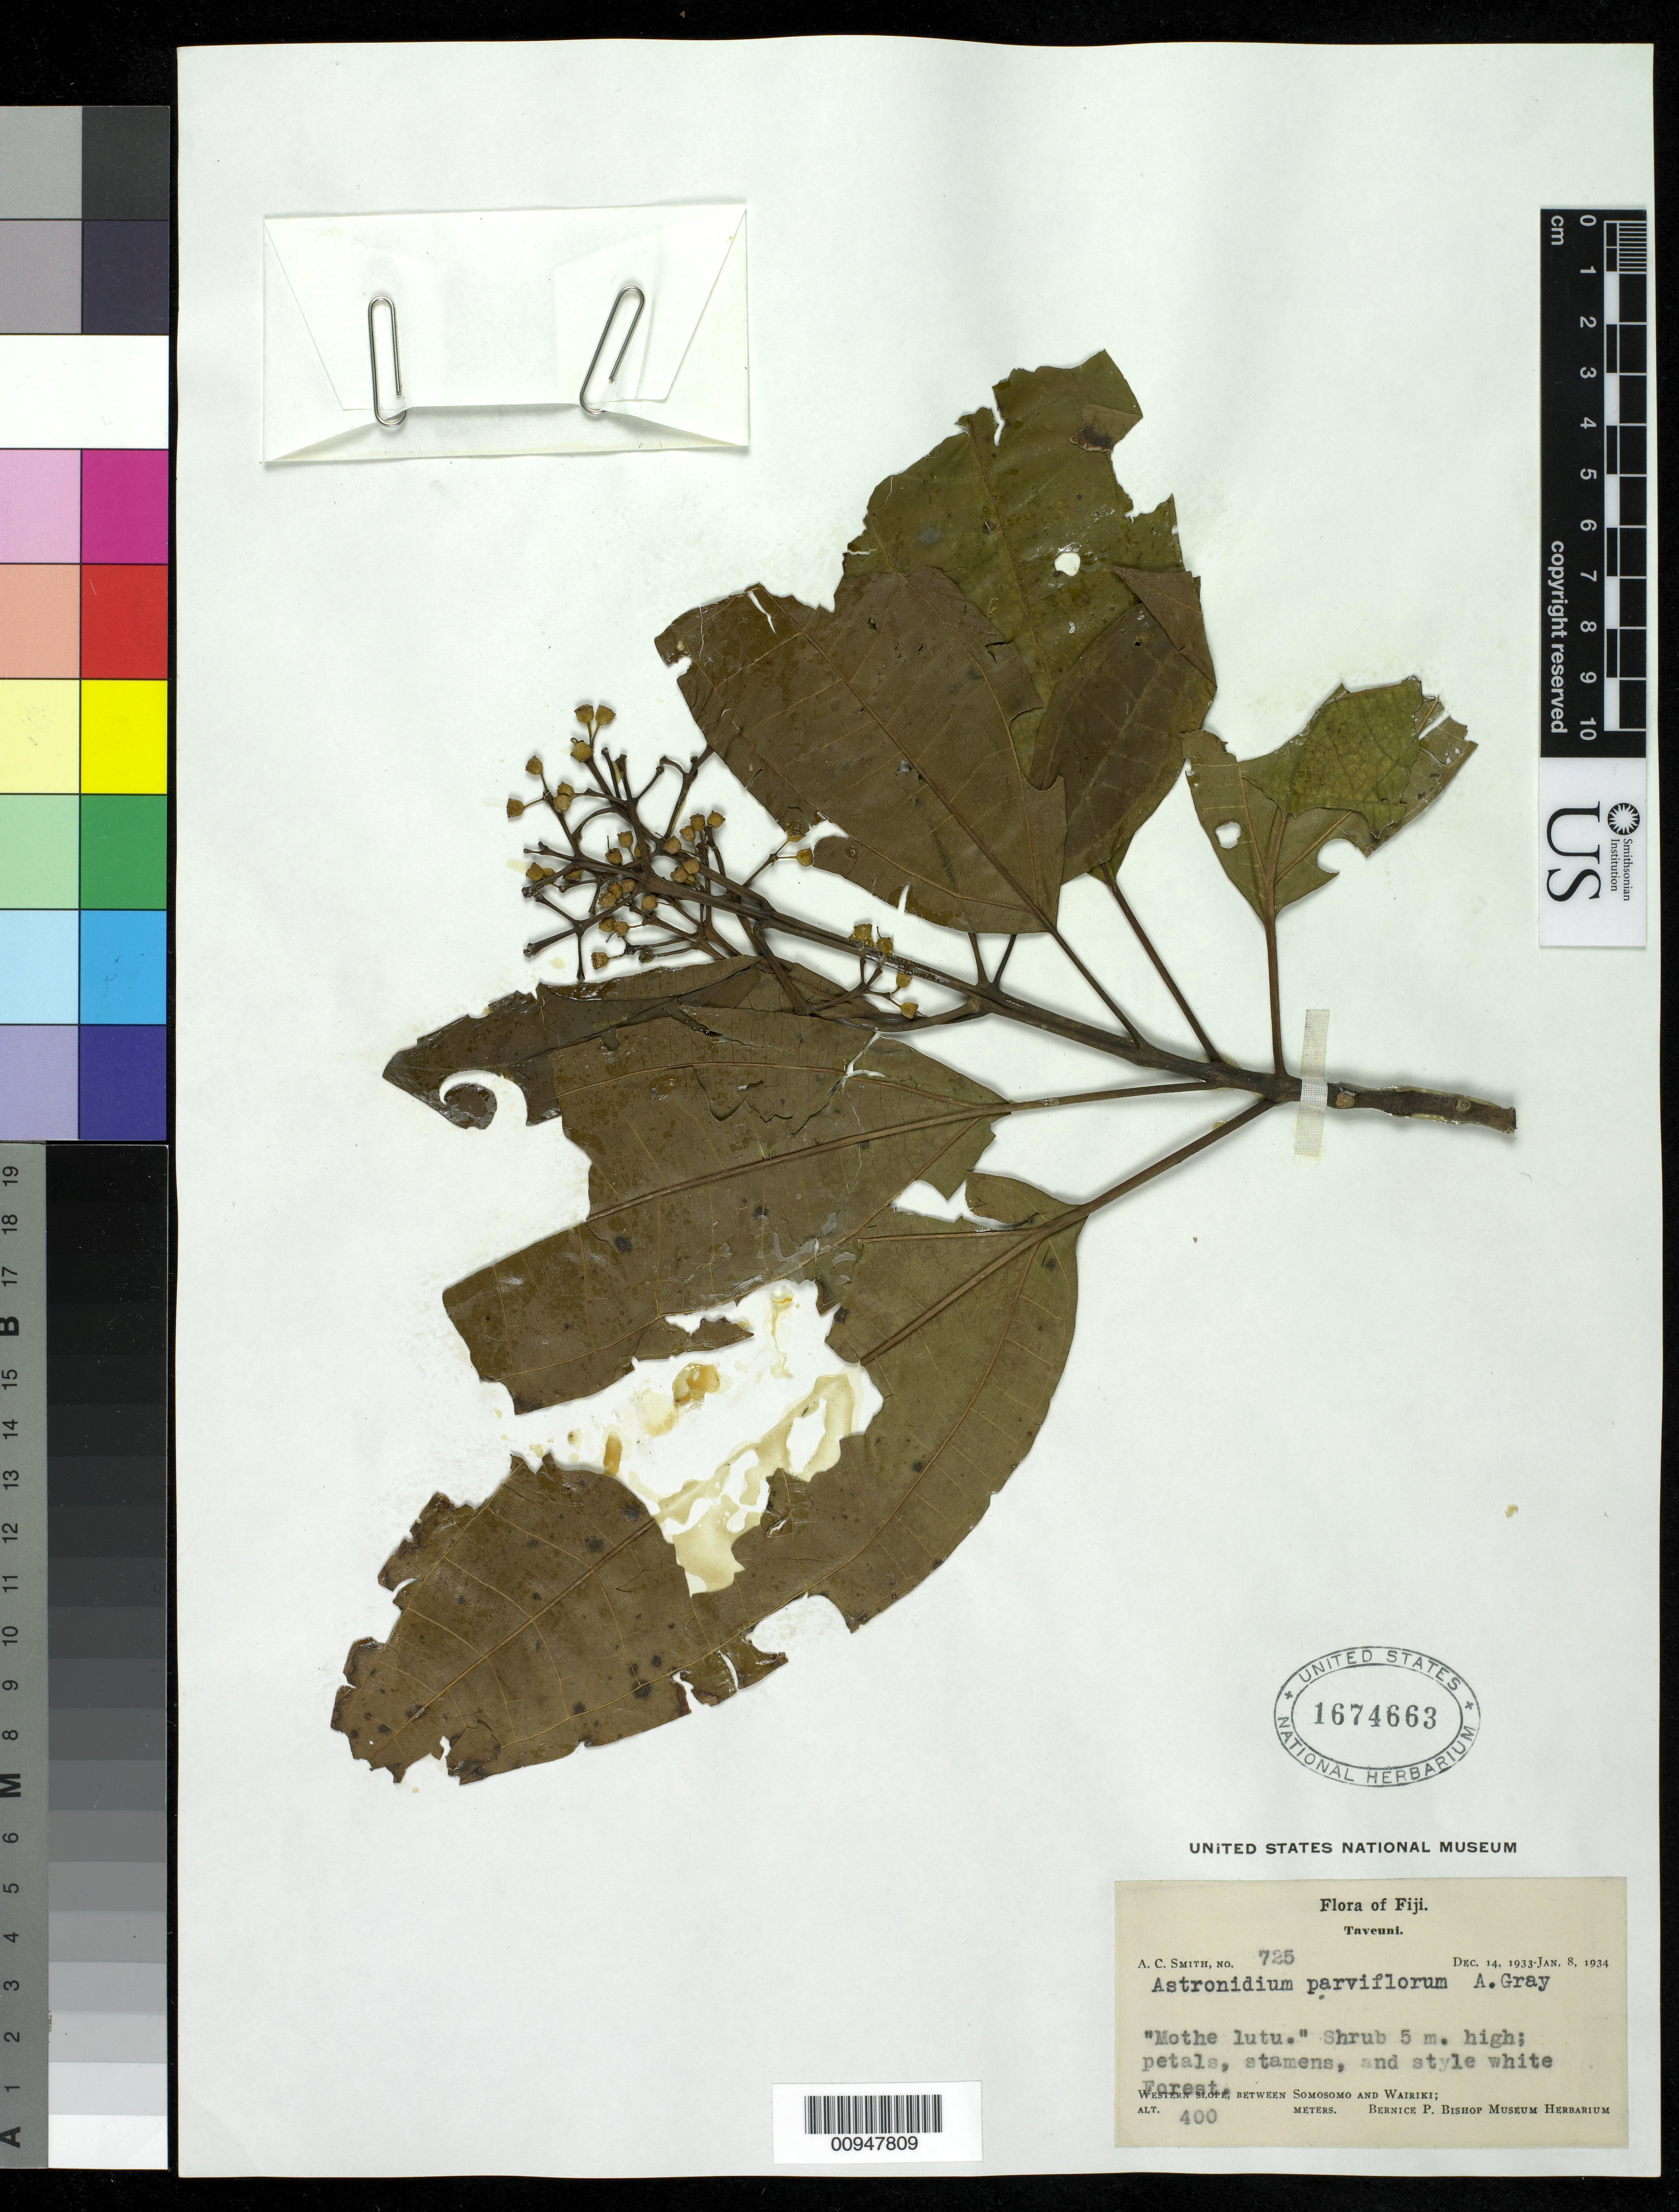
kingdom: Plantae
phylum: Tracheophyta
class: Magnoliopsida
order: Myrtales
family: Melastomataceae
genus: Astronidium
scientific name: Astronidium parviflorum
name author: A. Gray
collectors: C. A. Smith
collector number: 725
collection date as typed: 14 Dec 1933 to 08 Jan 1934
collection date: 1933-12-14/1934-01-08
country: Fiji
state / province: Northern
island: Taveuni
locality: Western slope between Somosomo and Wairiki.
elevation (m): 122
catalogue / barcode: US 1674663